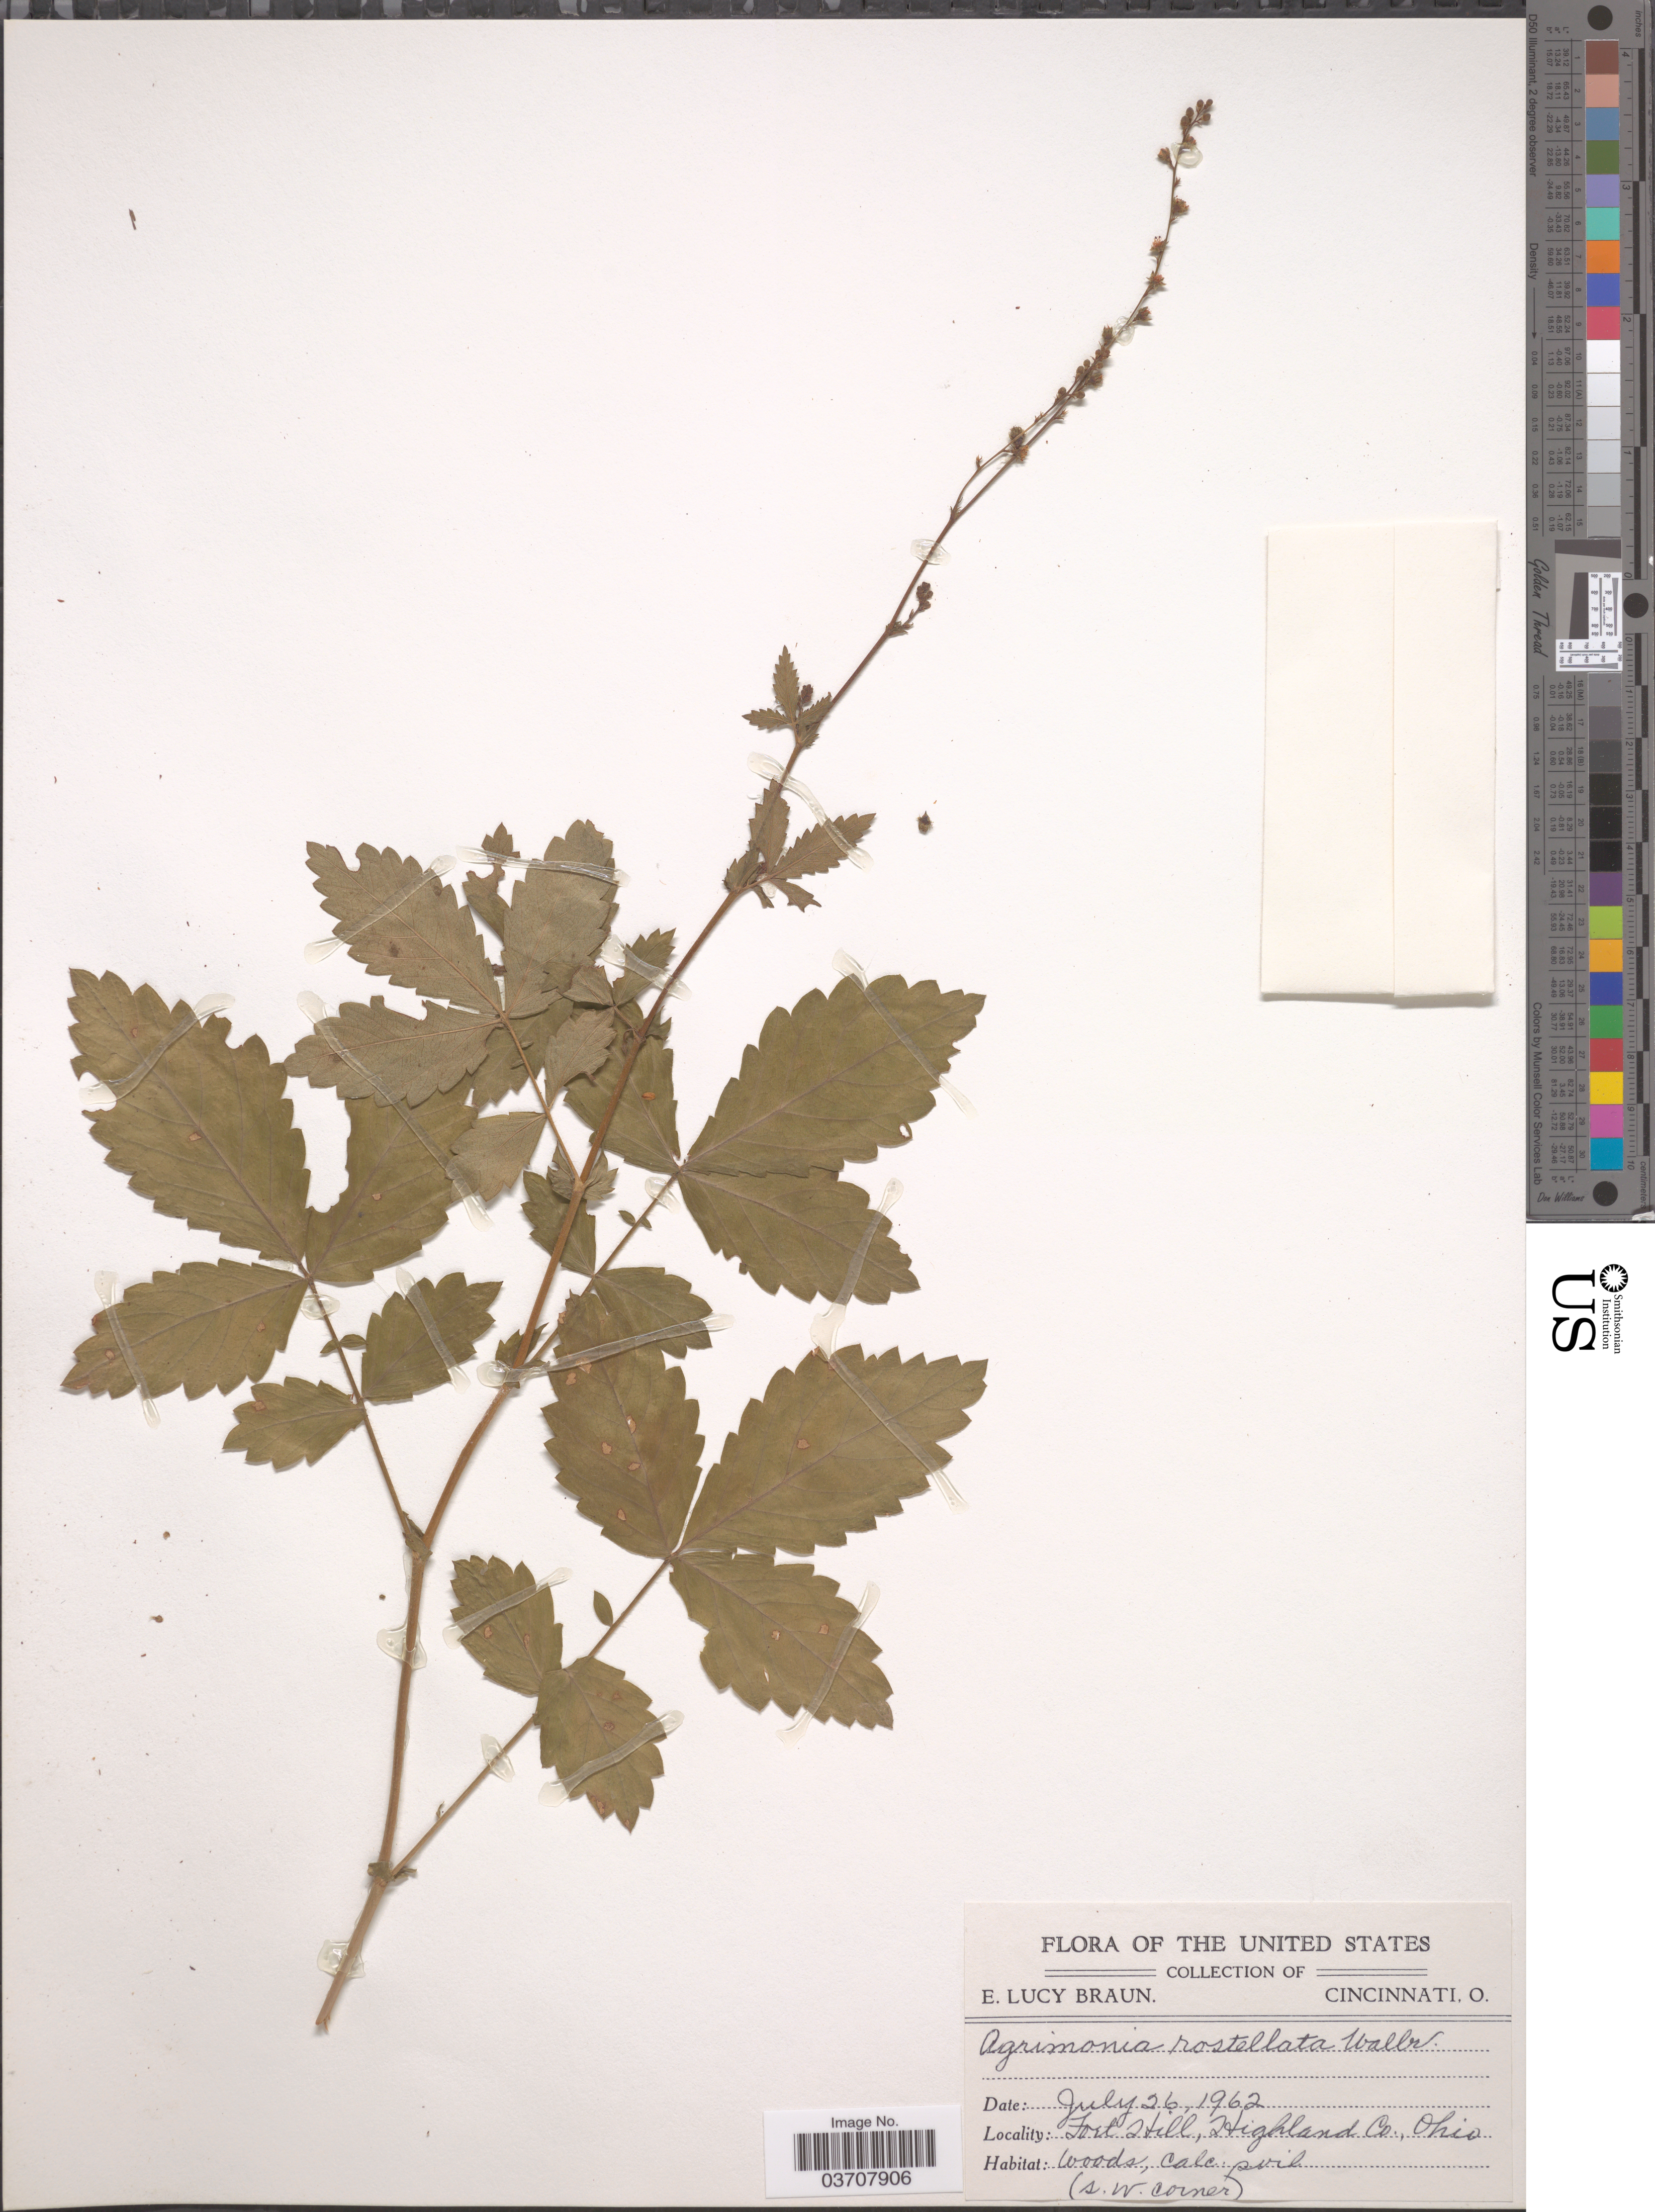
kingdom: Plantae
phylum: Tracheophyta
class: Magnoliopsida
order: Rosales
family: Rosaceae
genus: Agrimonia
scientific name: Agrimonia rostellata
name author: Wallr.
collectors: E. L. Braun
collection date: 1962-07-26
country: United States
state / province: Ohio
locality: Fort Hill, Highland Co.